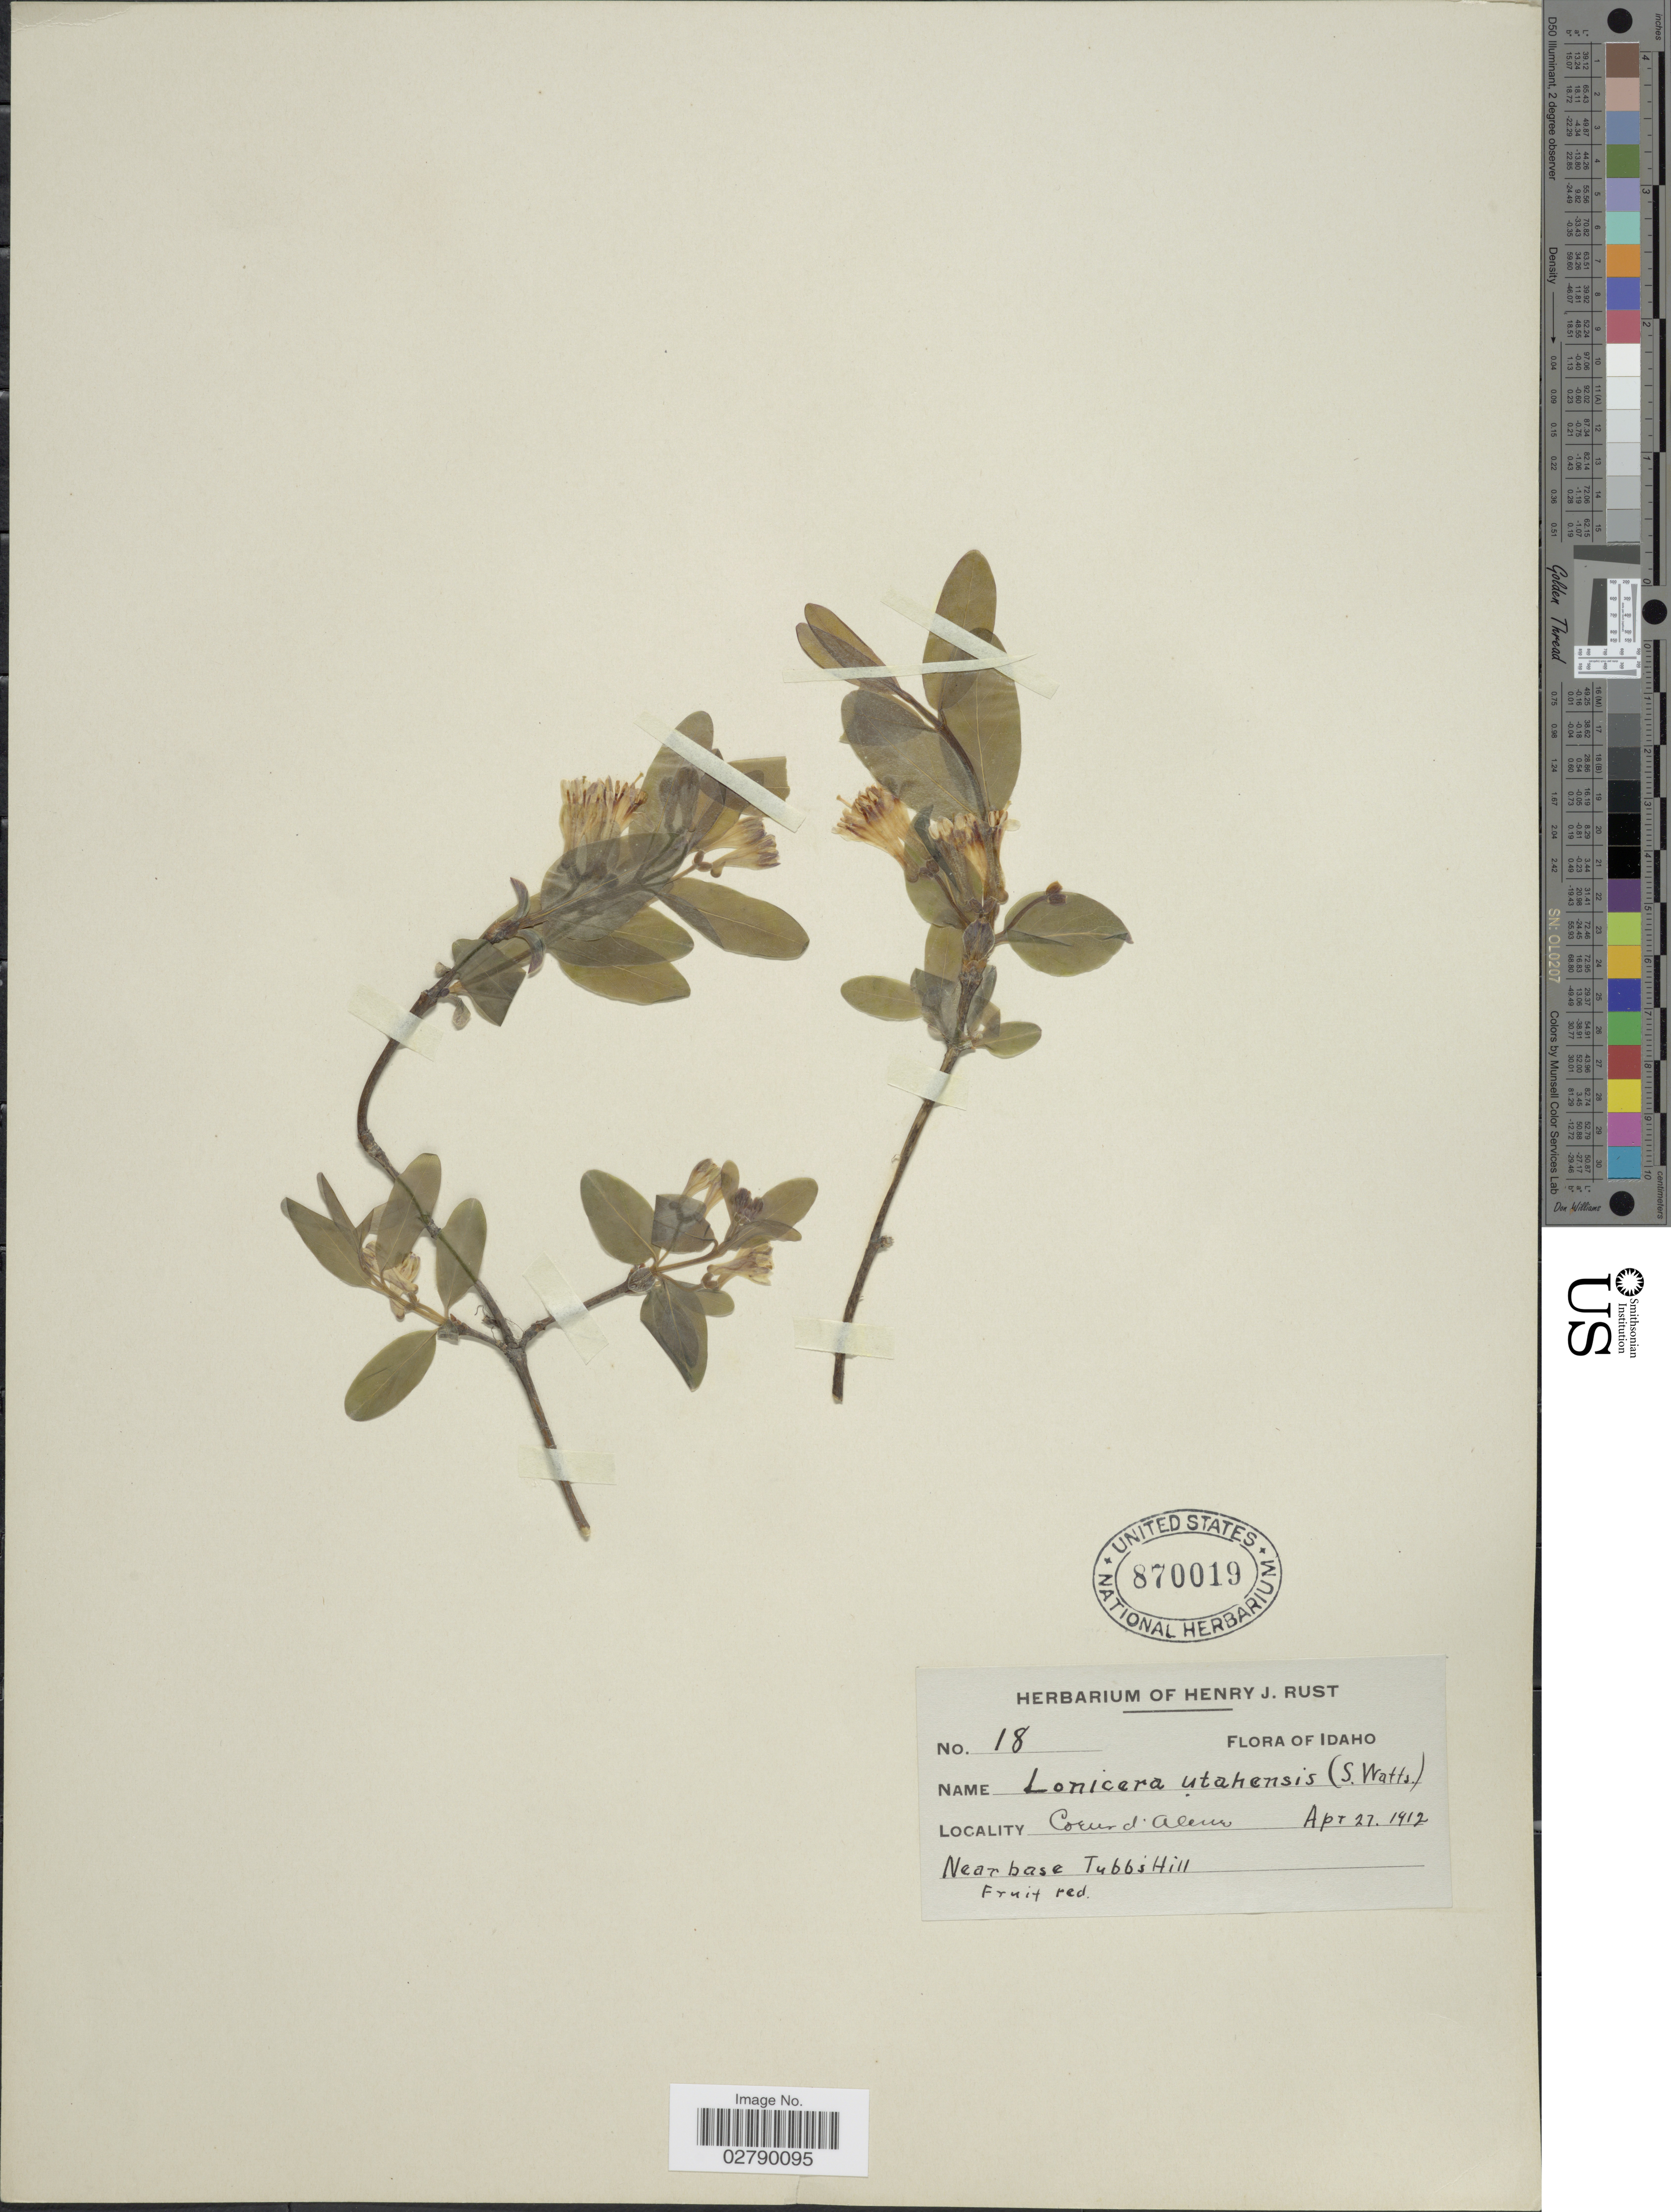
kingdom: Plantae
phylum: Tracheophyta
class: Magnoliopsida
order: Dipsacales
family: Caprifoliaceae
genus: Lonicera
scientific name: Lonicera utahensis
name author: S. Watson in C. King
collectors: ex herb. Henry J. Rust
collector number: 18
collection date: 1912-04-27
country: United States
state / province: Idaho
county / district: Kootenai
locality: Coeur d'Alene. Near base Tubb's Hill.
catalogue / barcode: US 870019